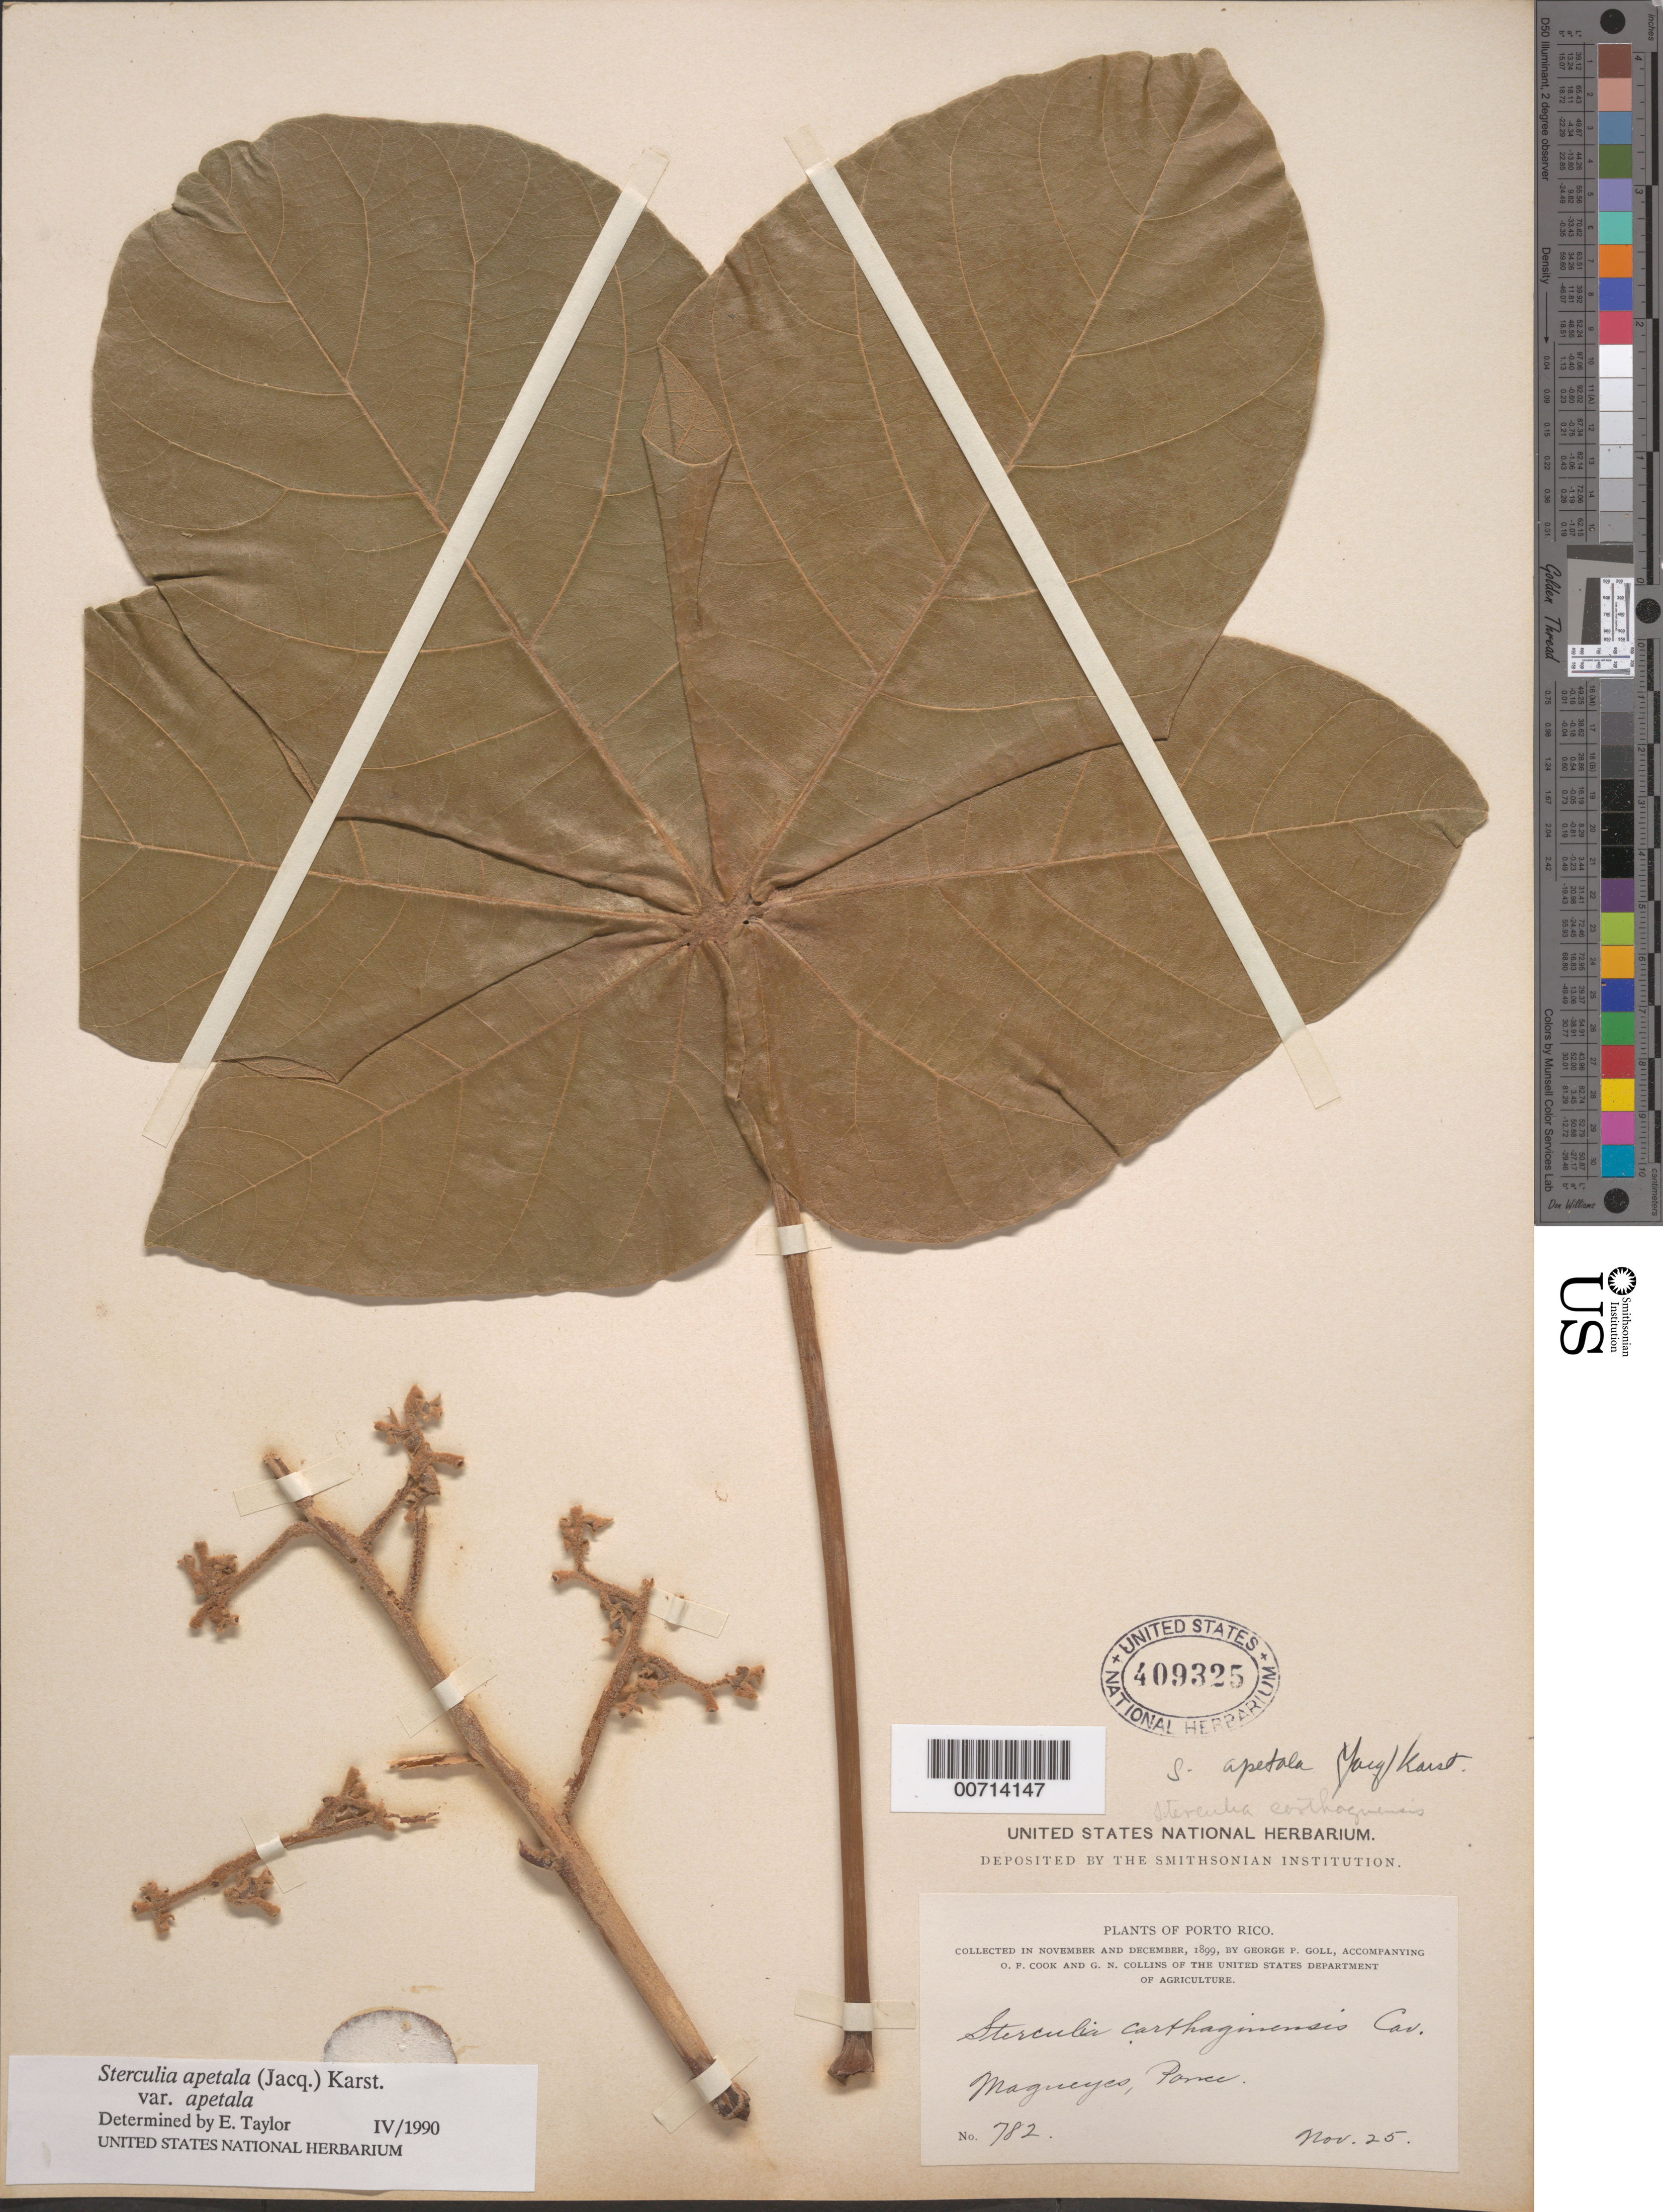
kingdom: Plantae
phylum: Tracheophyta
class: Magnoliopsida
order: Malvales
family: Malvaceae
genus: Sterculia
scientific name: Sterculia apetala var. apetala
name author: (Jacq.) H. Karst.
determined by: Taylor, E.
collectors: G. Goll, O. F. Cook & G. N. Collins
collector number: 782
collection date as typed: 25 Nov 1899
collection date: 1899-11-25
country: Puerto Rico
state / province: Ponce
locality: Magueyes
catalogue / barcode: US 409325